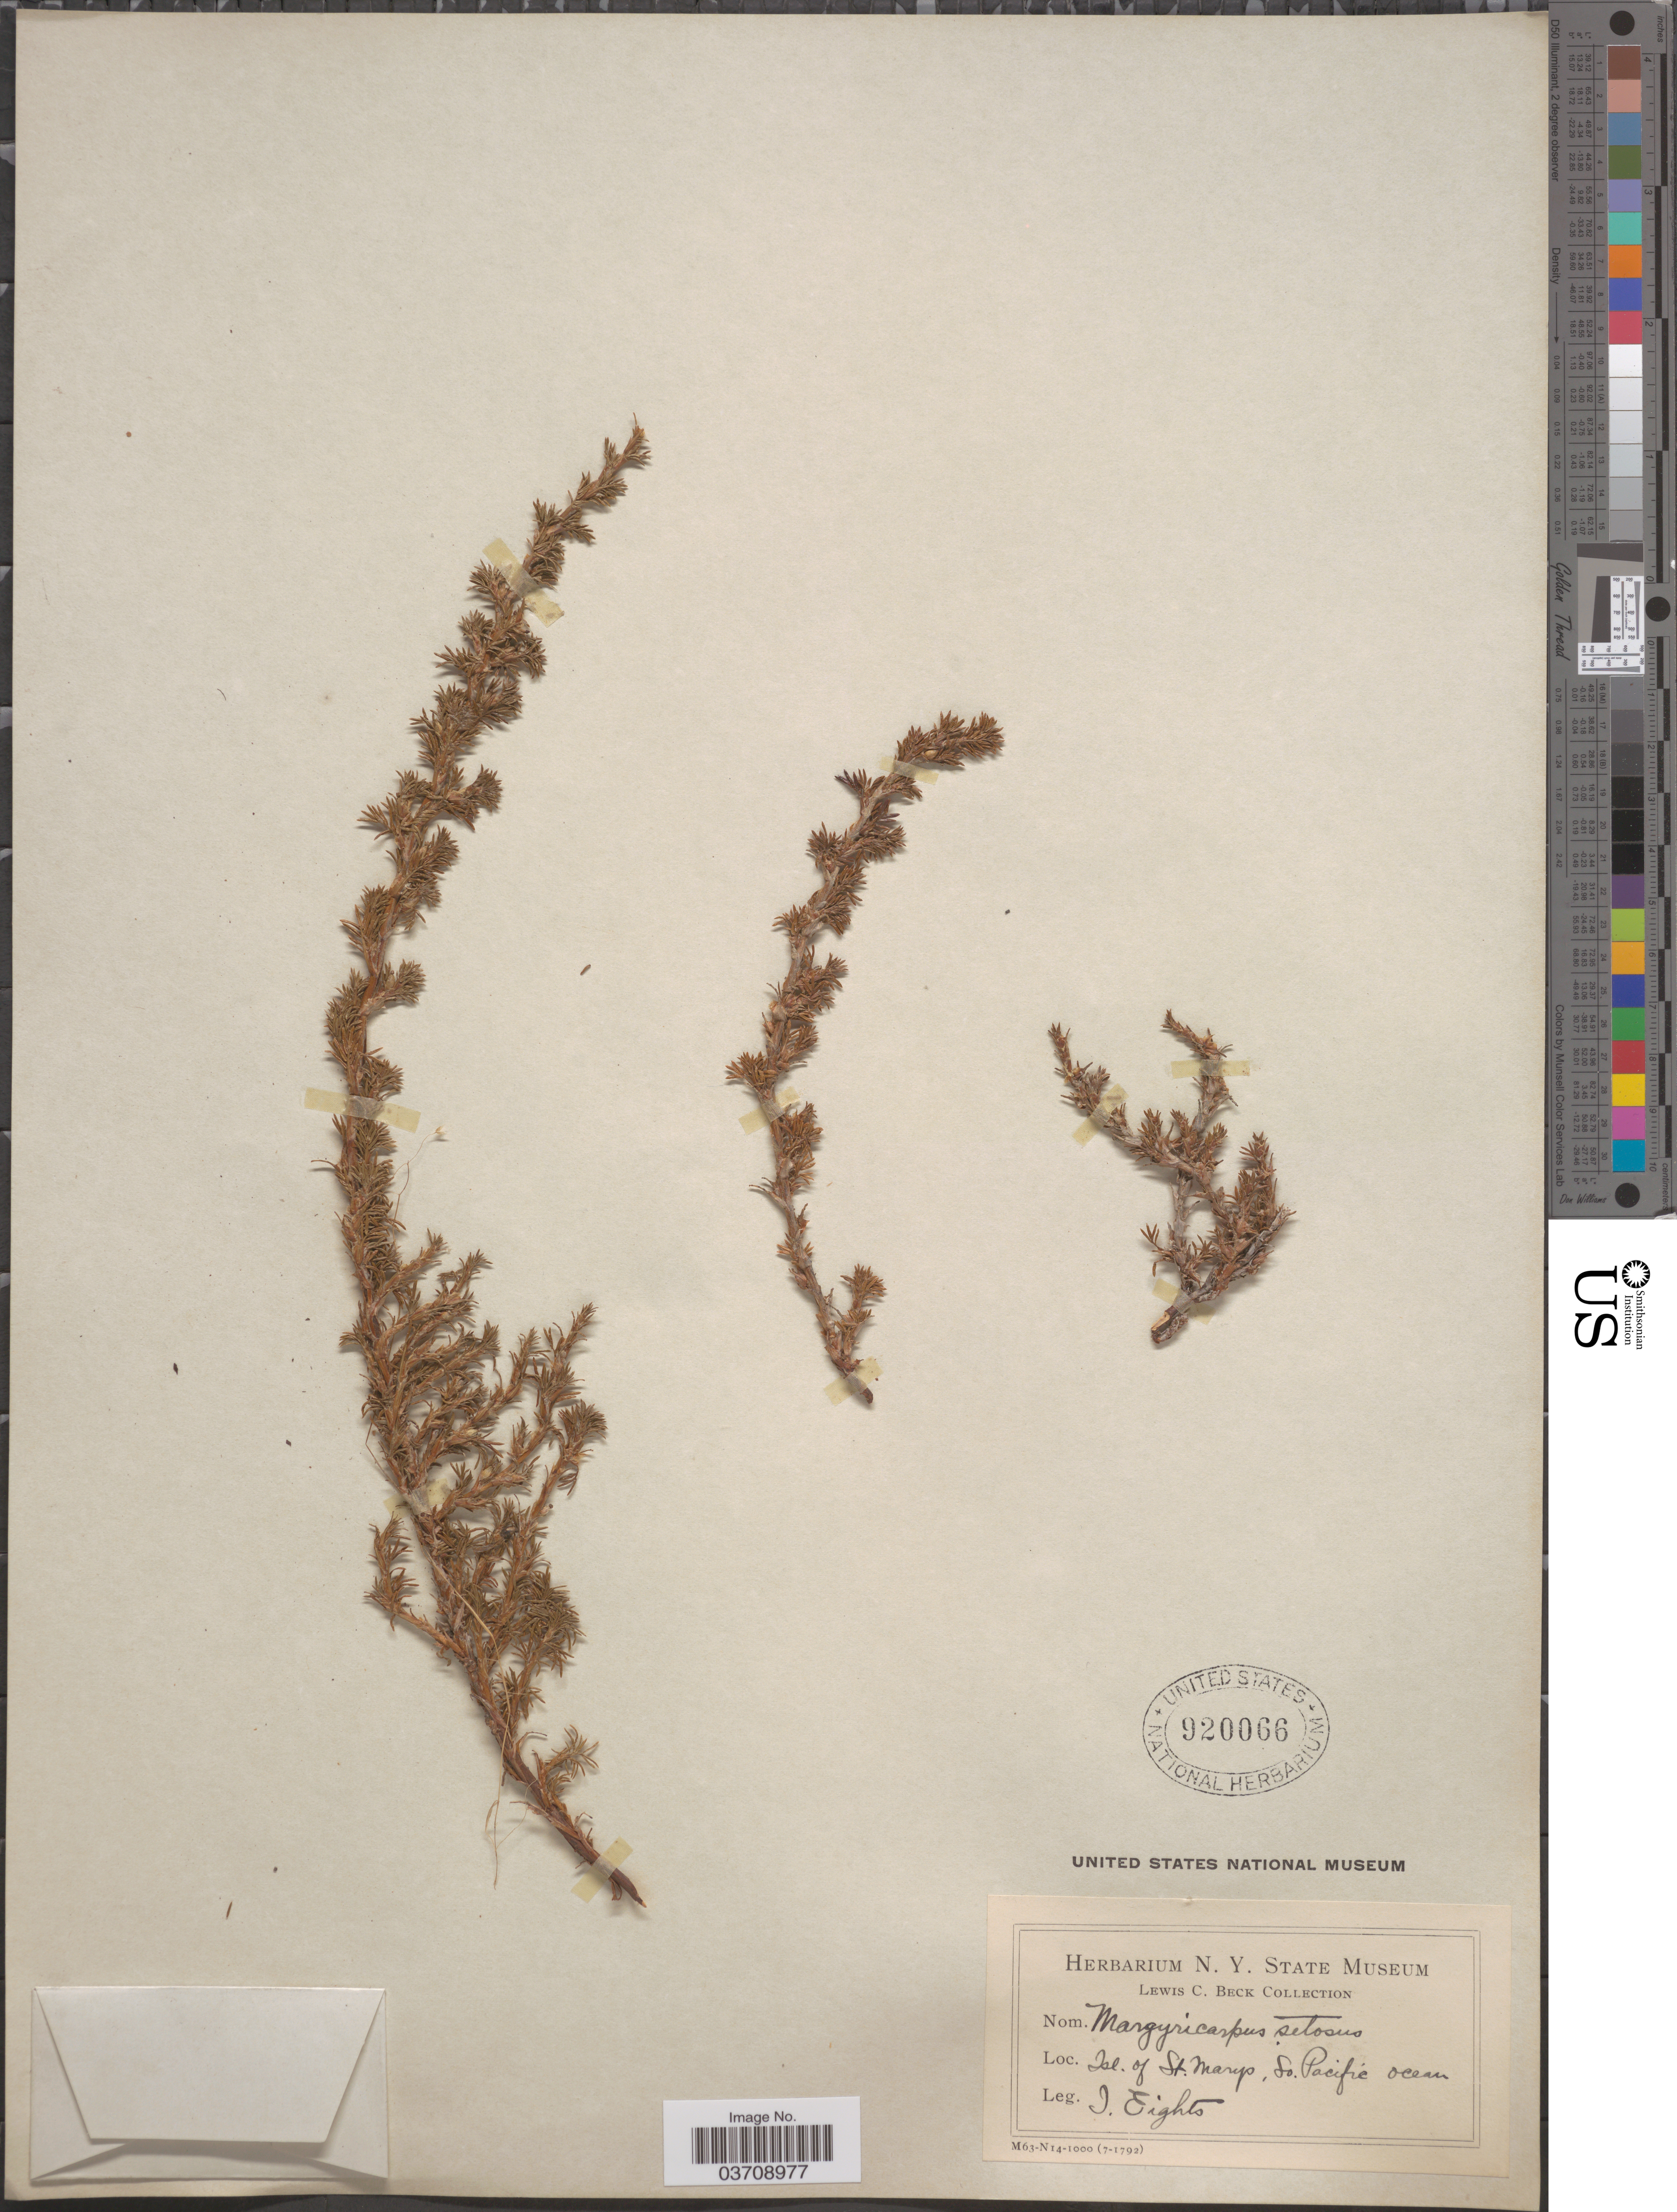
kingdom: Plantae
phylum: Tracheophyta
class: Magnoliopsida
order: Rosales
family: Rosaceae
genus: Margyricarpus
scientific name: Margyricarpus pinnatus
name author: (Lam.) Kuntze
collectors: I. Eights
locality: Isl. of St. Marys, So. Pacific Ocean.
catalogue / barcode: US 920066